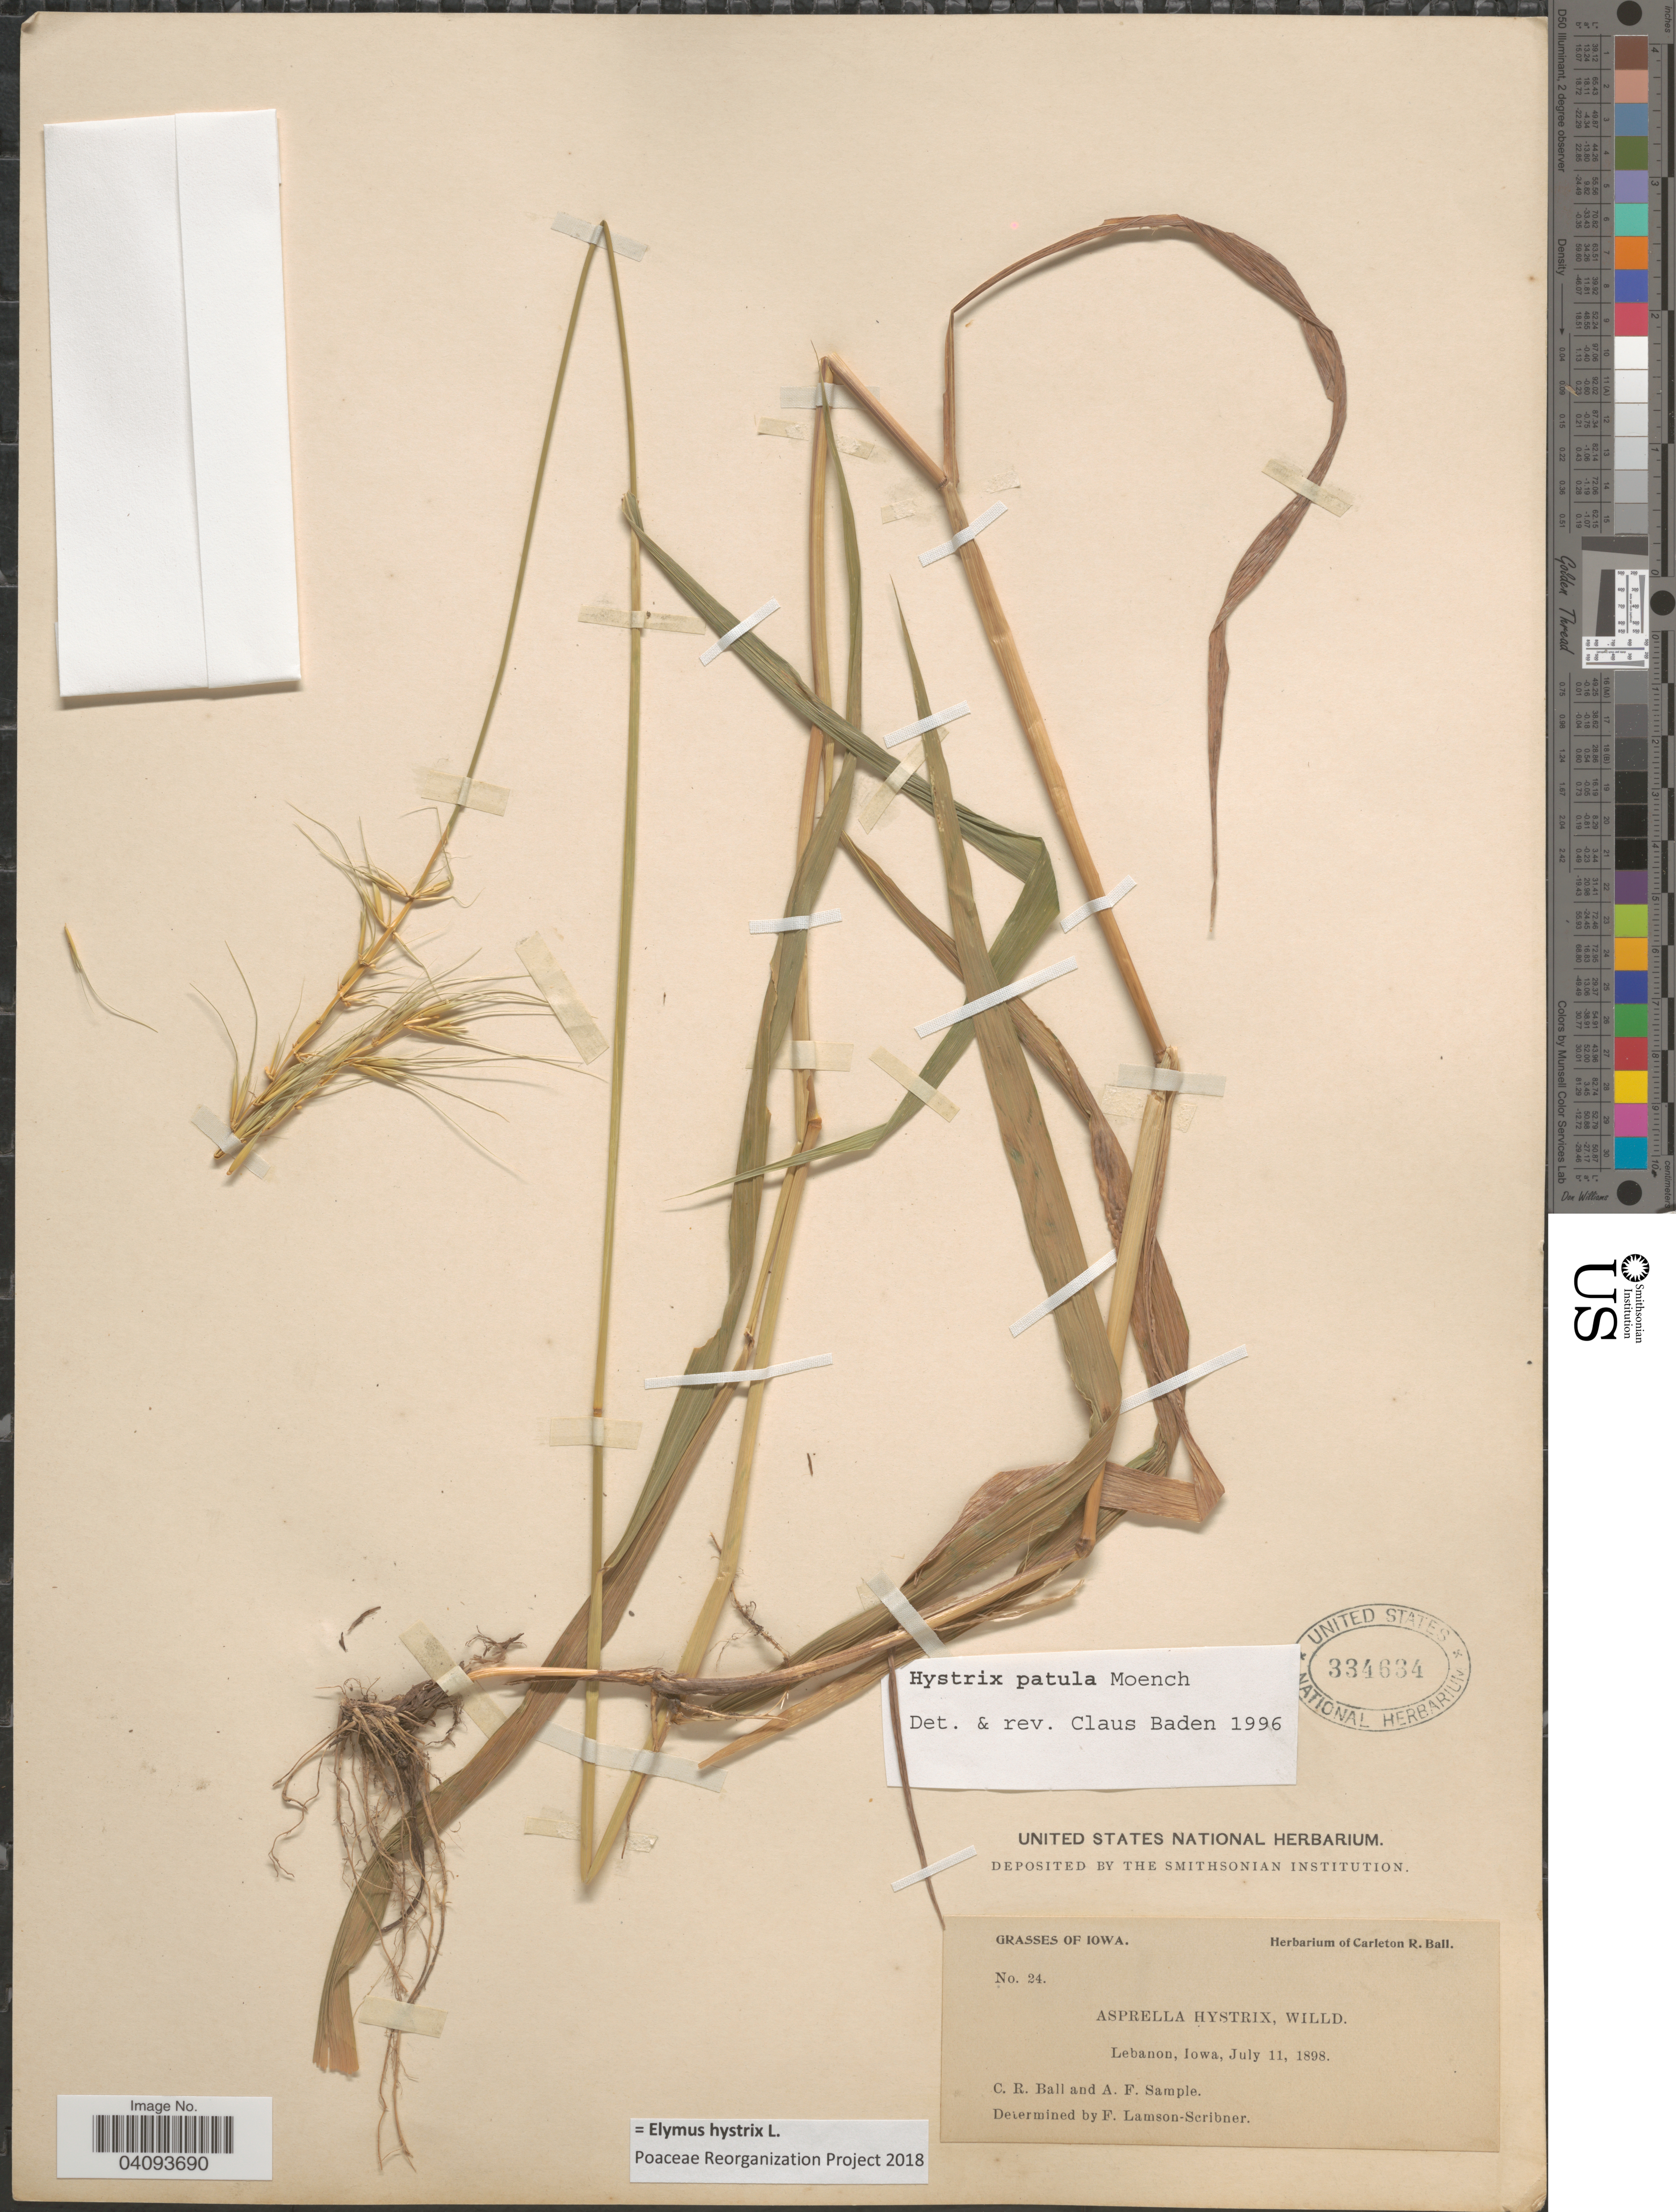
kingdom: Plantae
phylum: Tracheophyta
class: Liliopsida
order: Poales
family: Poaceae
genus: Elymus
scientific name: Elymus hystrix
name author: L.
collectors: C. R. Ball & A. Sample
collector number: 24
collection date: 1898-07-11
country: United States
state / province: Iowa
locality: Lebanon.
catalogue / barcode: US 334634